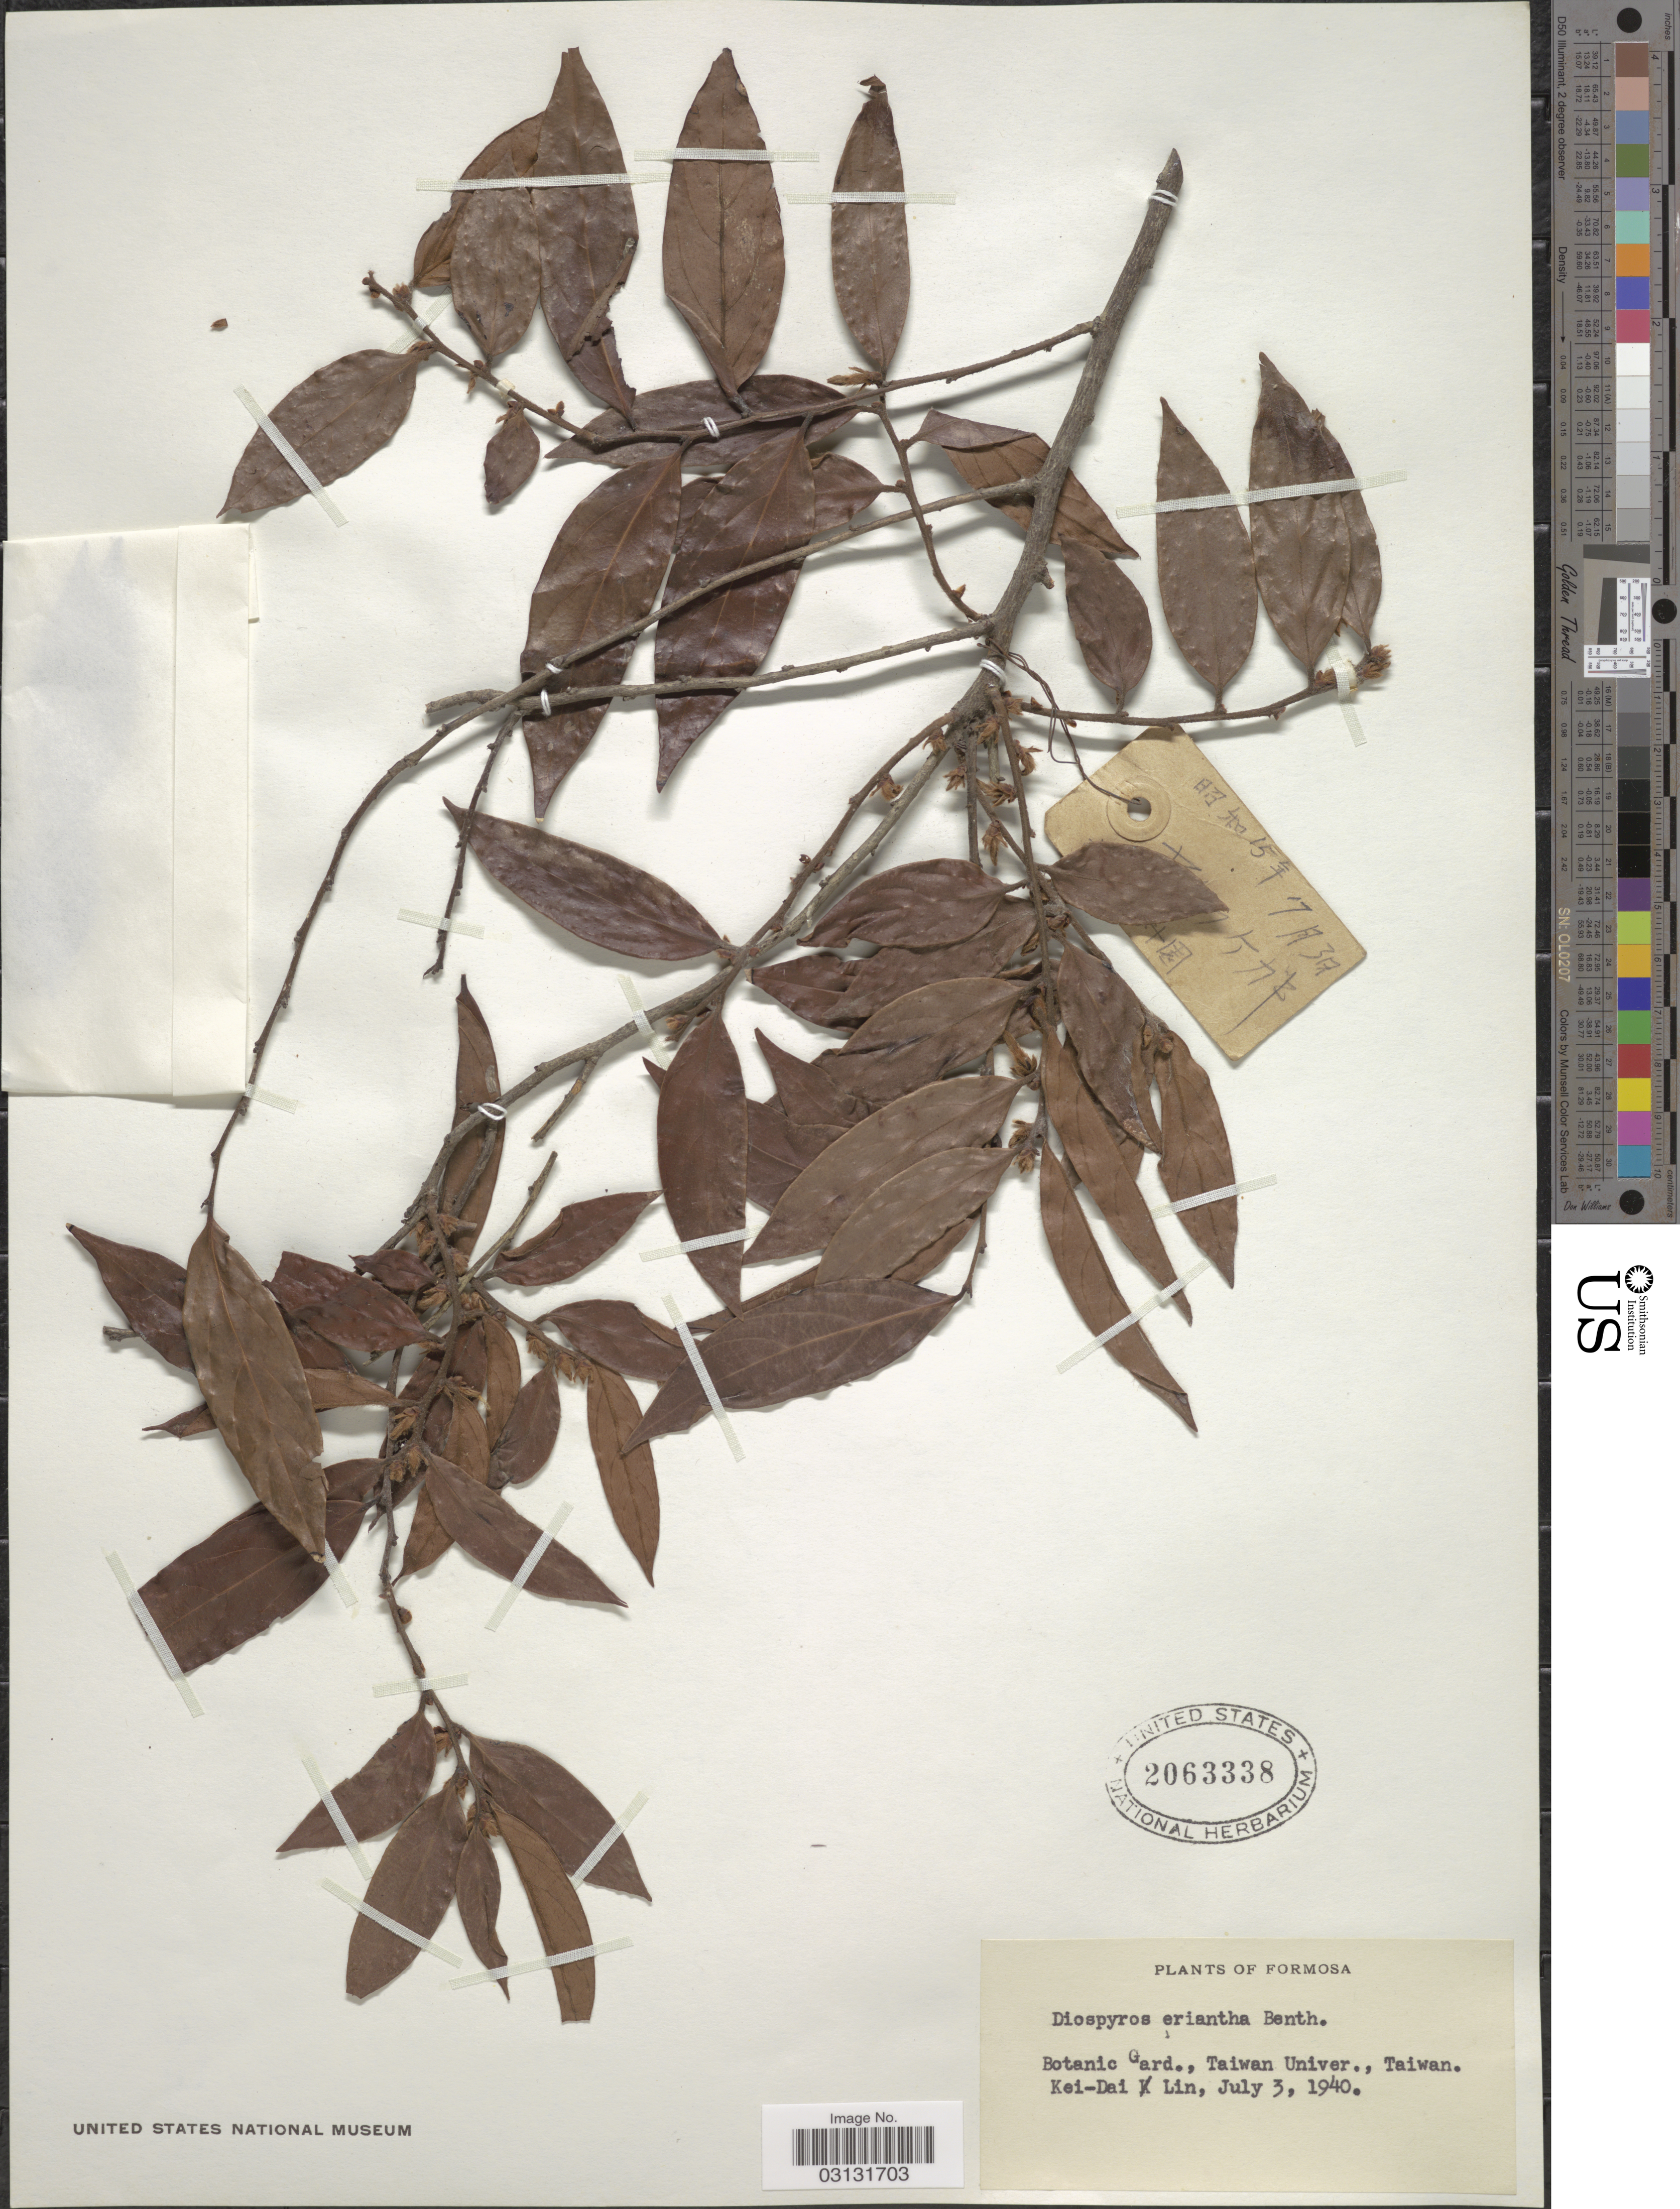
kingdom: Plantae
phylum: Tracheophyta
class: Magnoliopsida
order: Ericales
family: Ebenaceae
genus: Diospyros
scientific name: Diospyros eriantha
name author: Champ. ex Benth.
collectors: K. Lin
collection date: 1940-07-03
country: Taiwan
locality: Formosa. Botanic Gard., Taiwan Univer.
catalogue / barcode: US 2063338